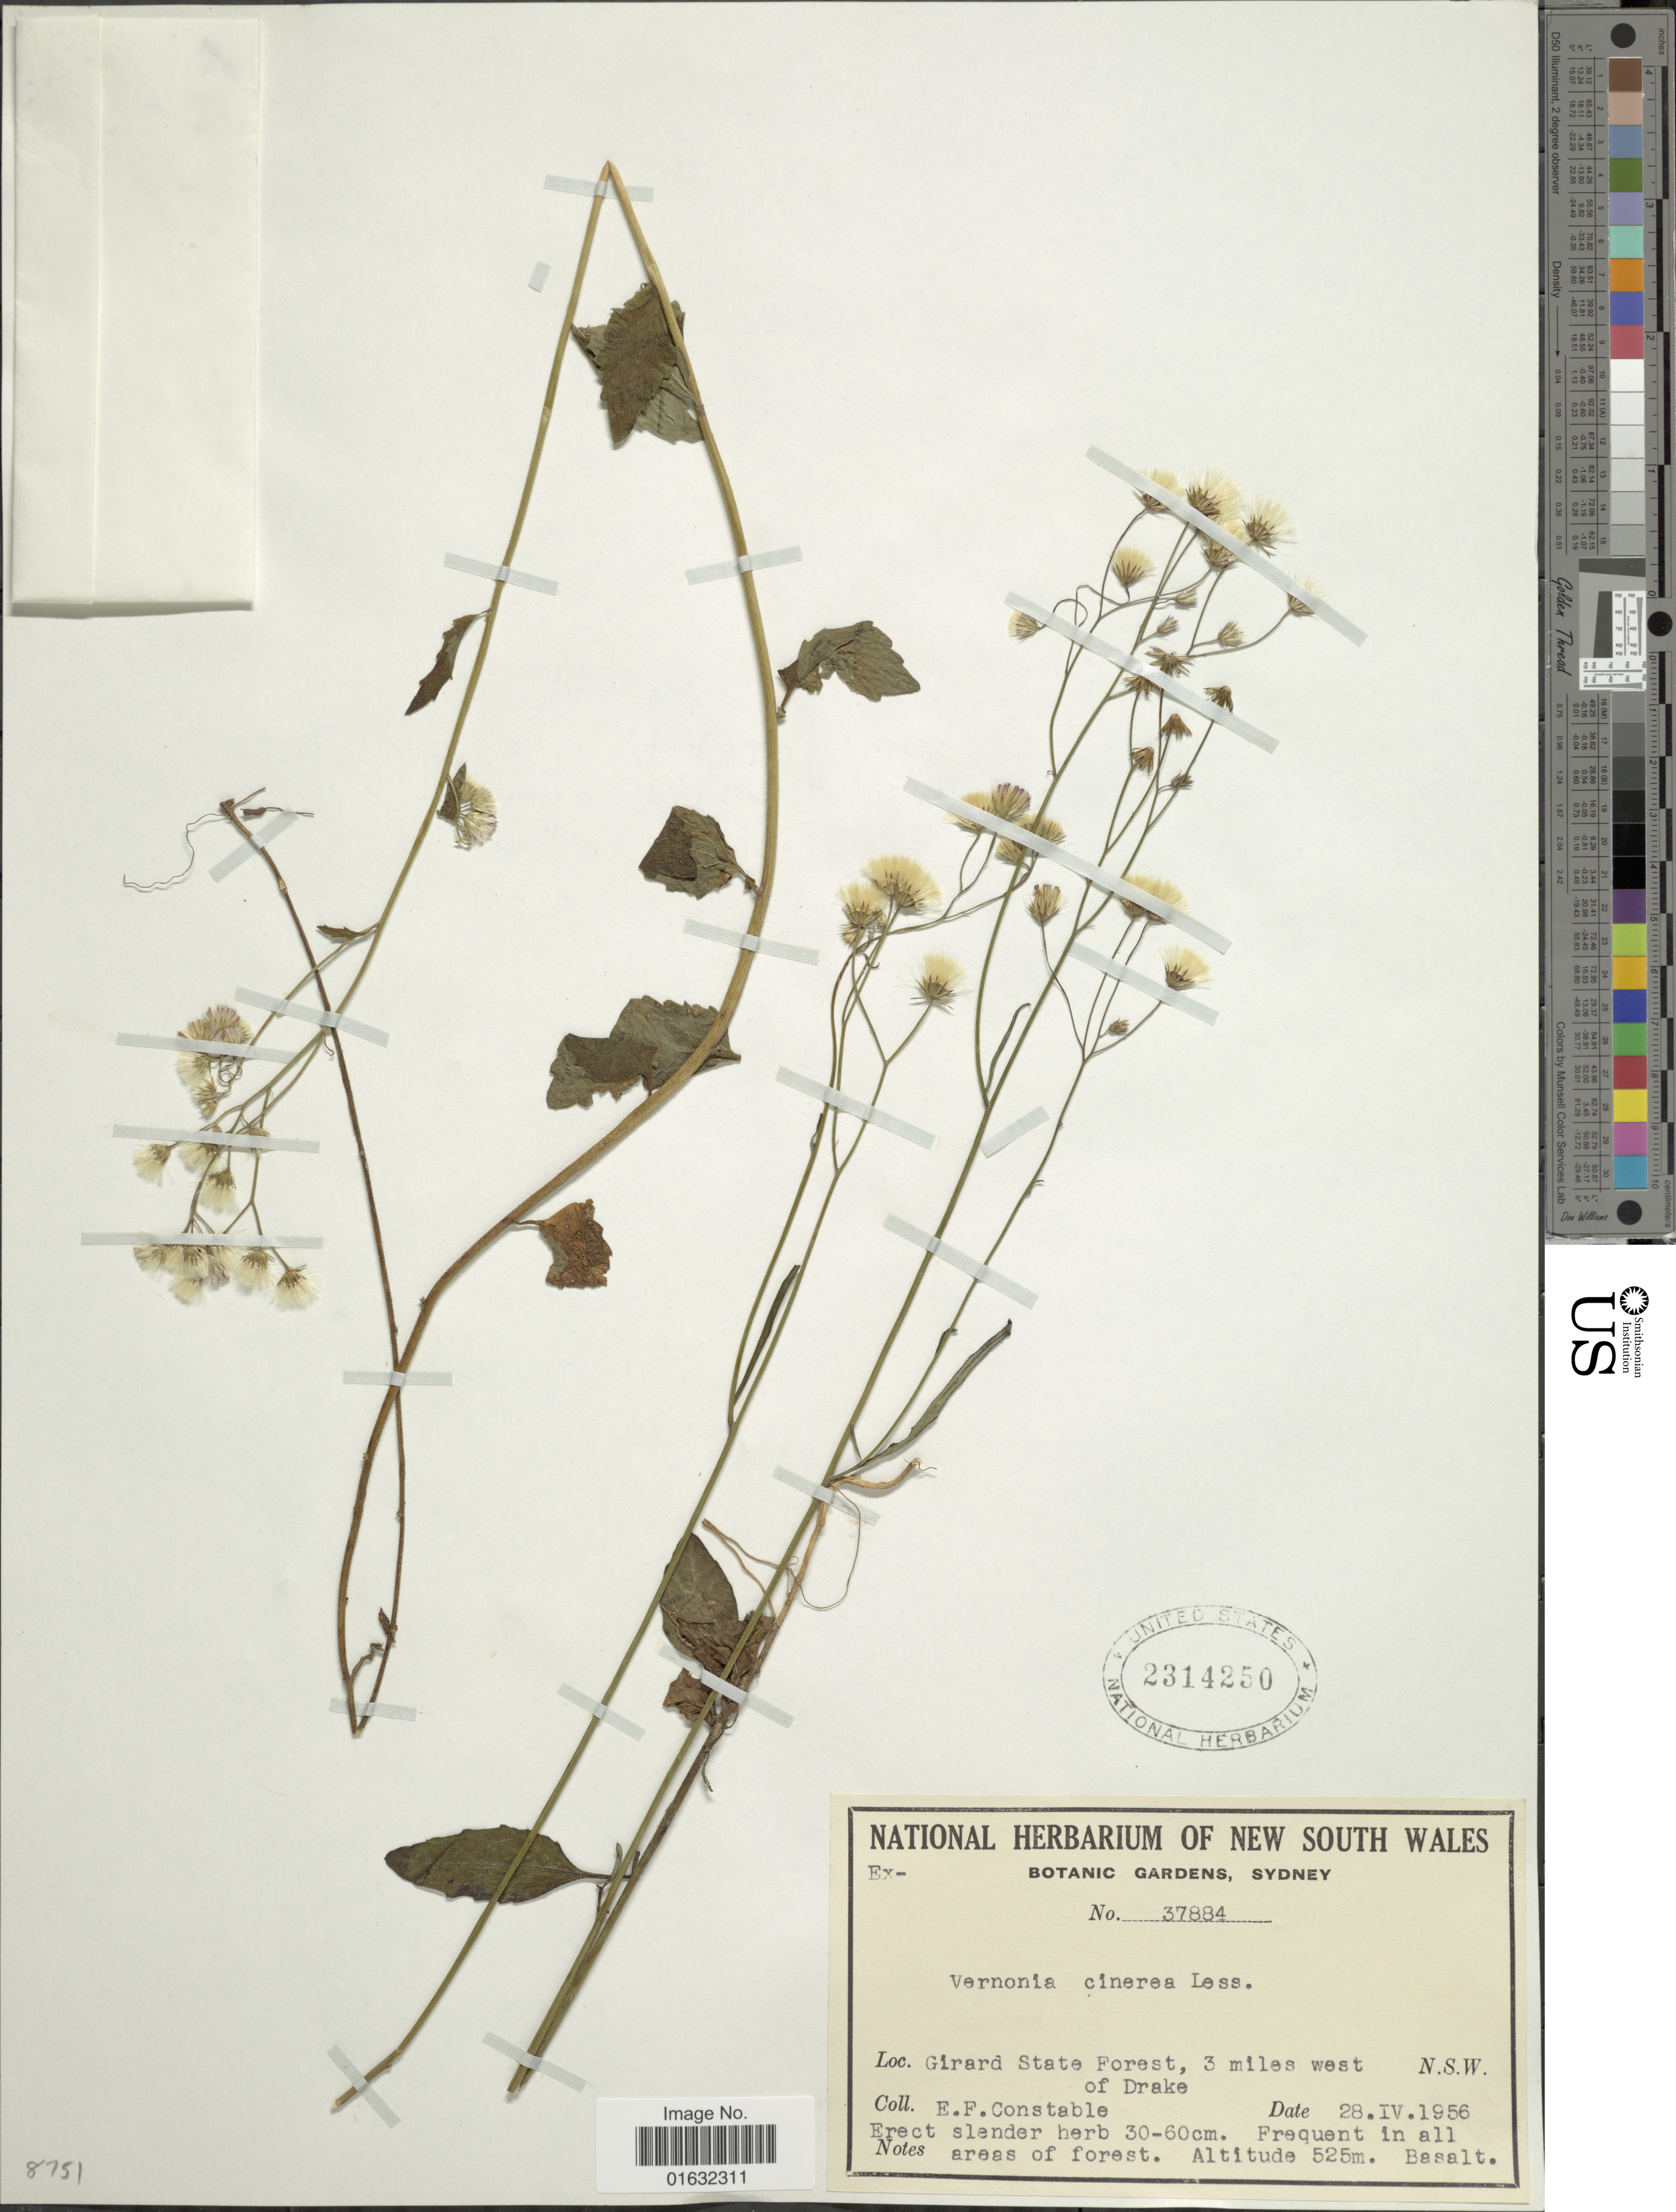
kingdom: Plantae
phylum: Tracheophyta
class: Magnoliopsida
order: Asterales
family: Asteraceae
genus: Cyanthillium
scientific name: Cyanthillium cinereum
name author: (L.) H. Rob.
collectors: E. F. Constable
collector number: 37884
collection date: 1956-04-28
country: Australia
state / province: New South Wales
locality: Girard State Forest, 3 miles west of Drake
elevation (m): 525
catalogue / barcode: US 2314250